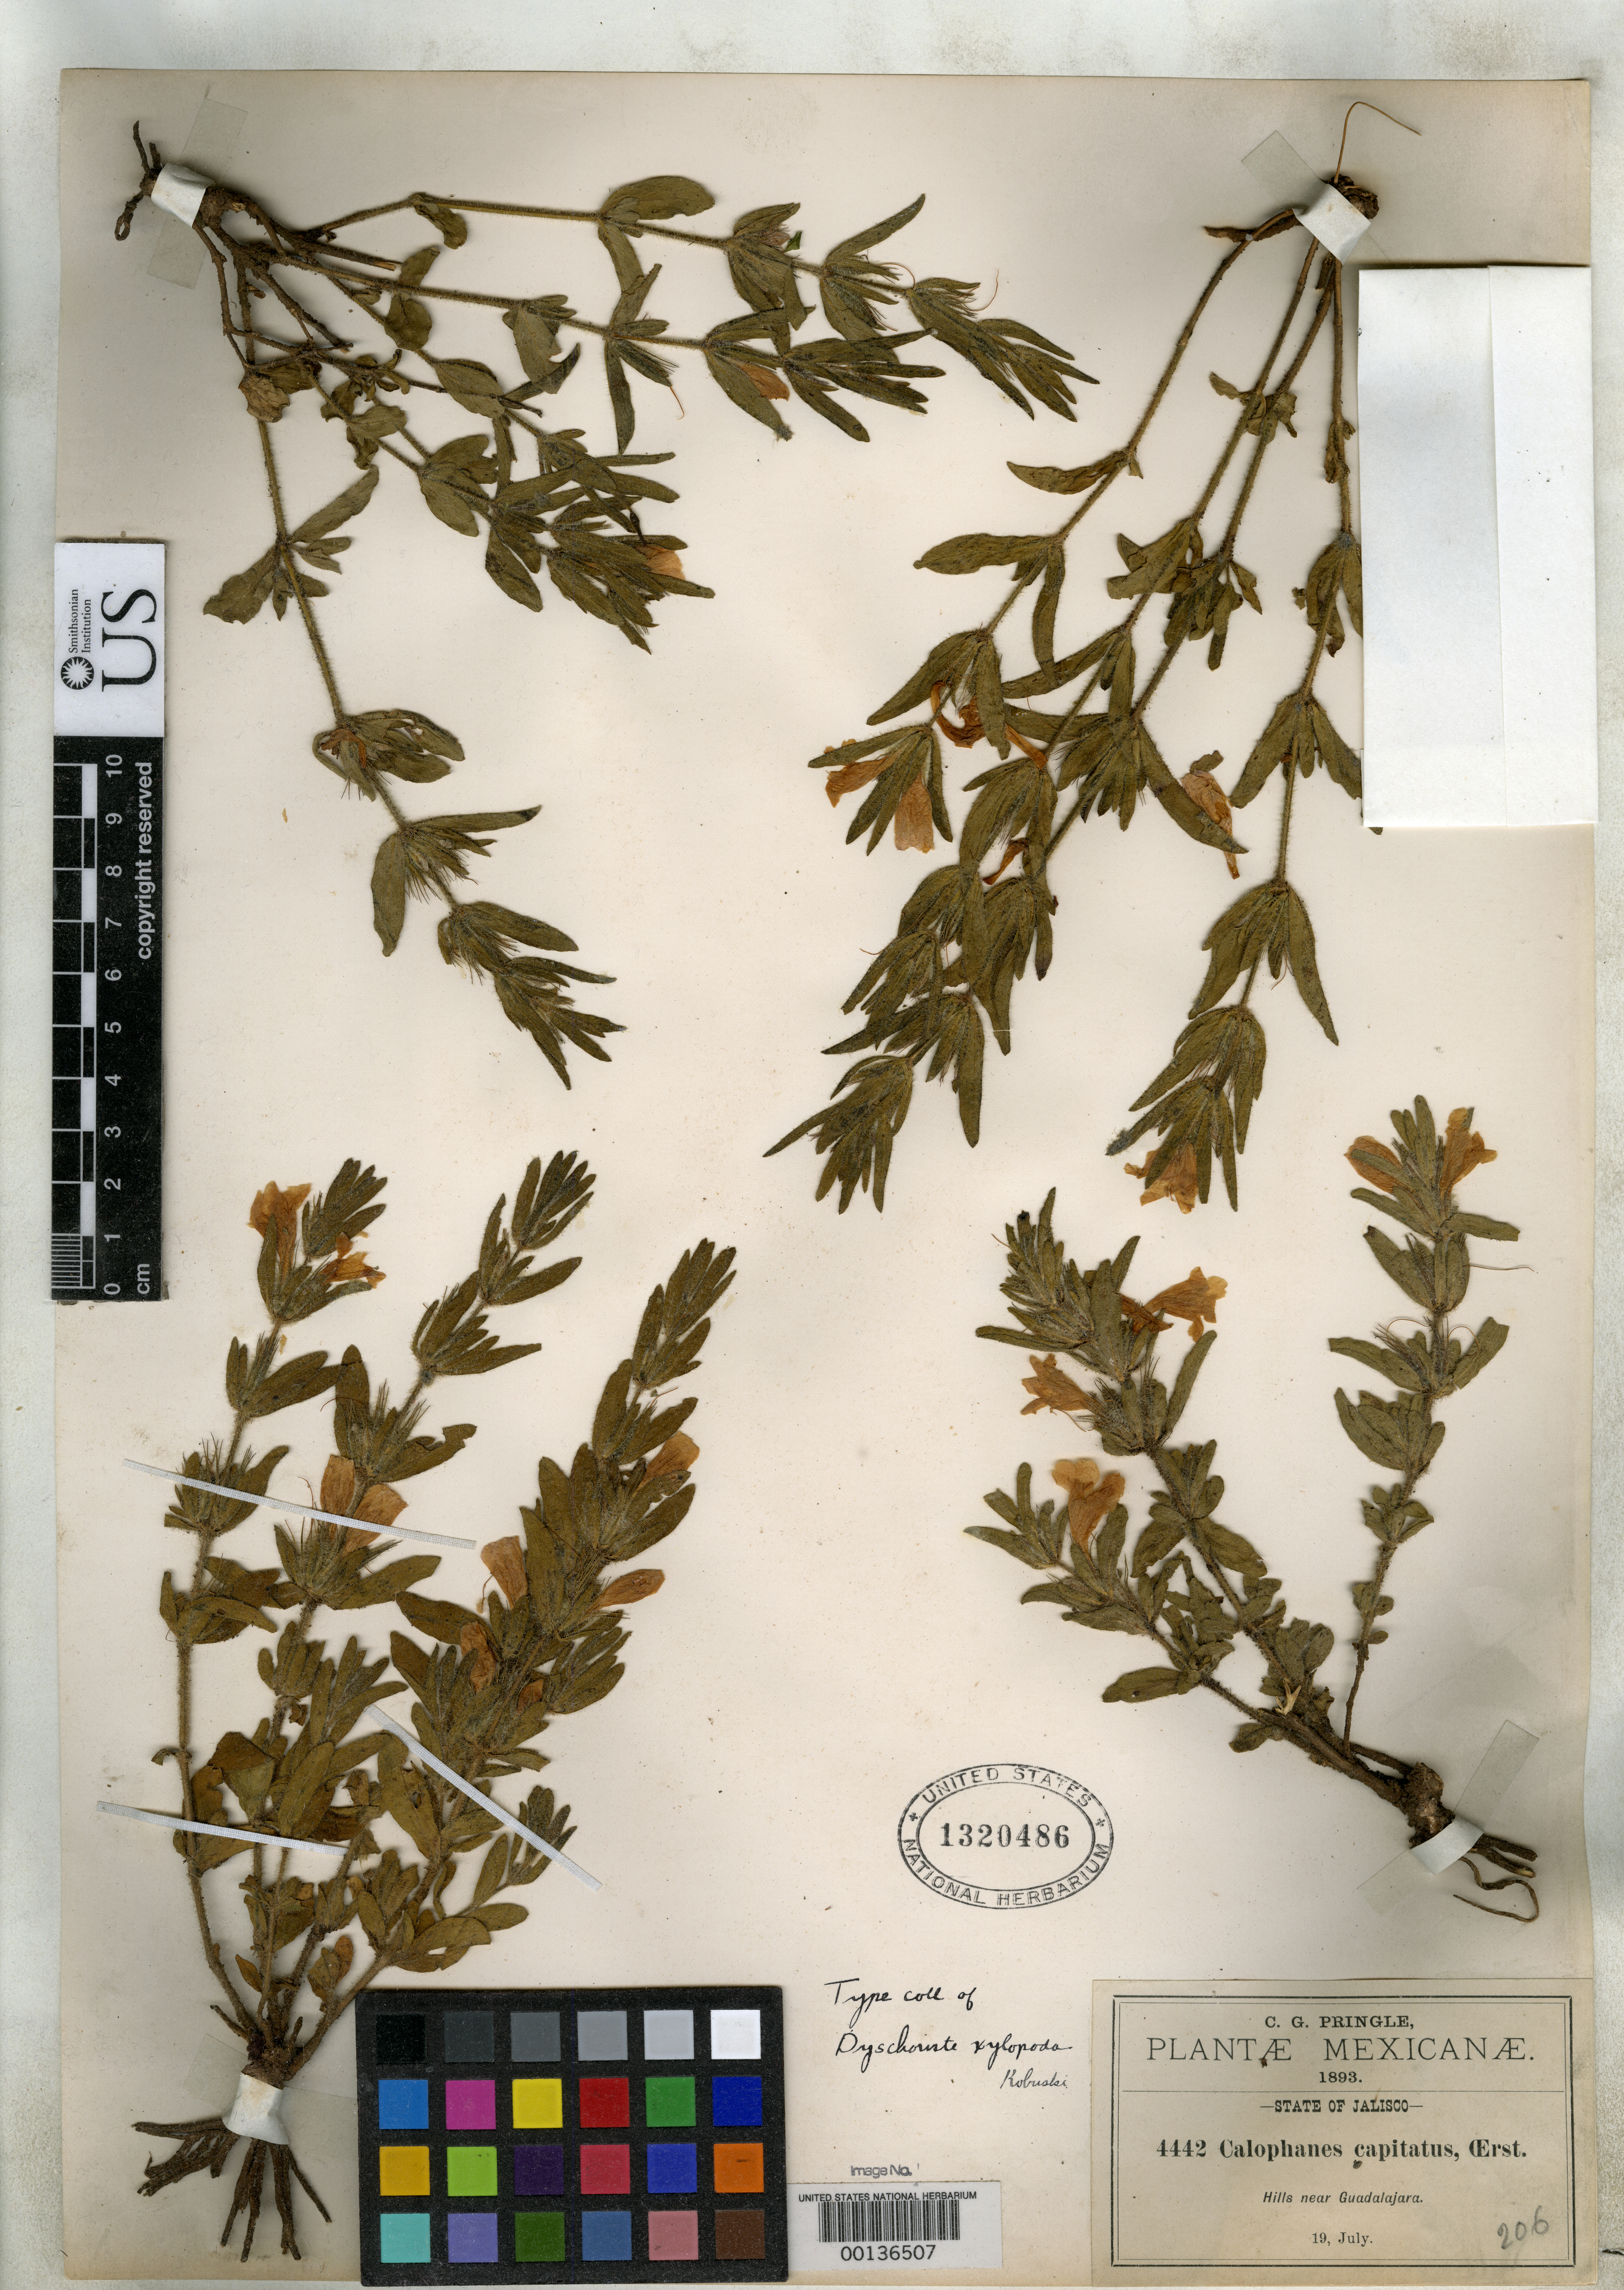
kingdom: Plantae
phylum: Tracheophyta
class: Magnoliopsida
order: Lamiales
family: Acanthaceae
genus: Dyschoriste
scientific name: Dyschoriste xylopoda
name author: Kobuski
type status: Isotype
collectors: C. G. Pringle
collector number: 4442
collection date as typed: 19 Jul 1893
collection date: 1893-07-19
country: Mexico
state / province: Jalisco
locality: Hills near Guadalajara.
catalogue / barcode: US 1320486